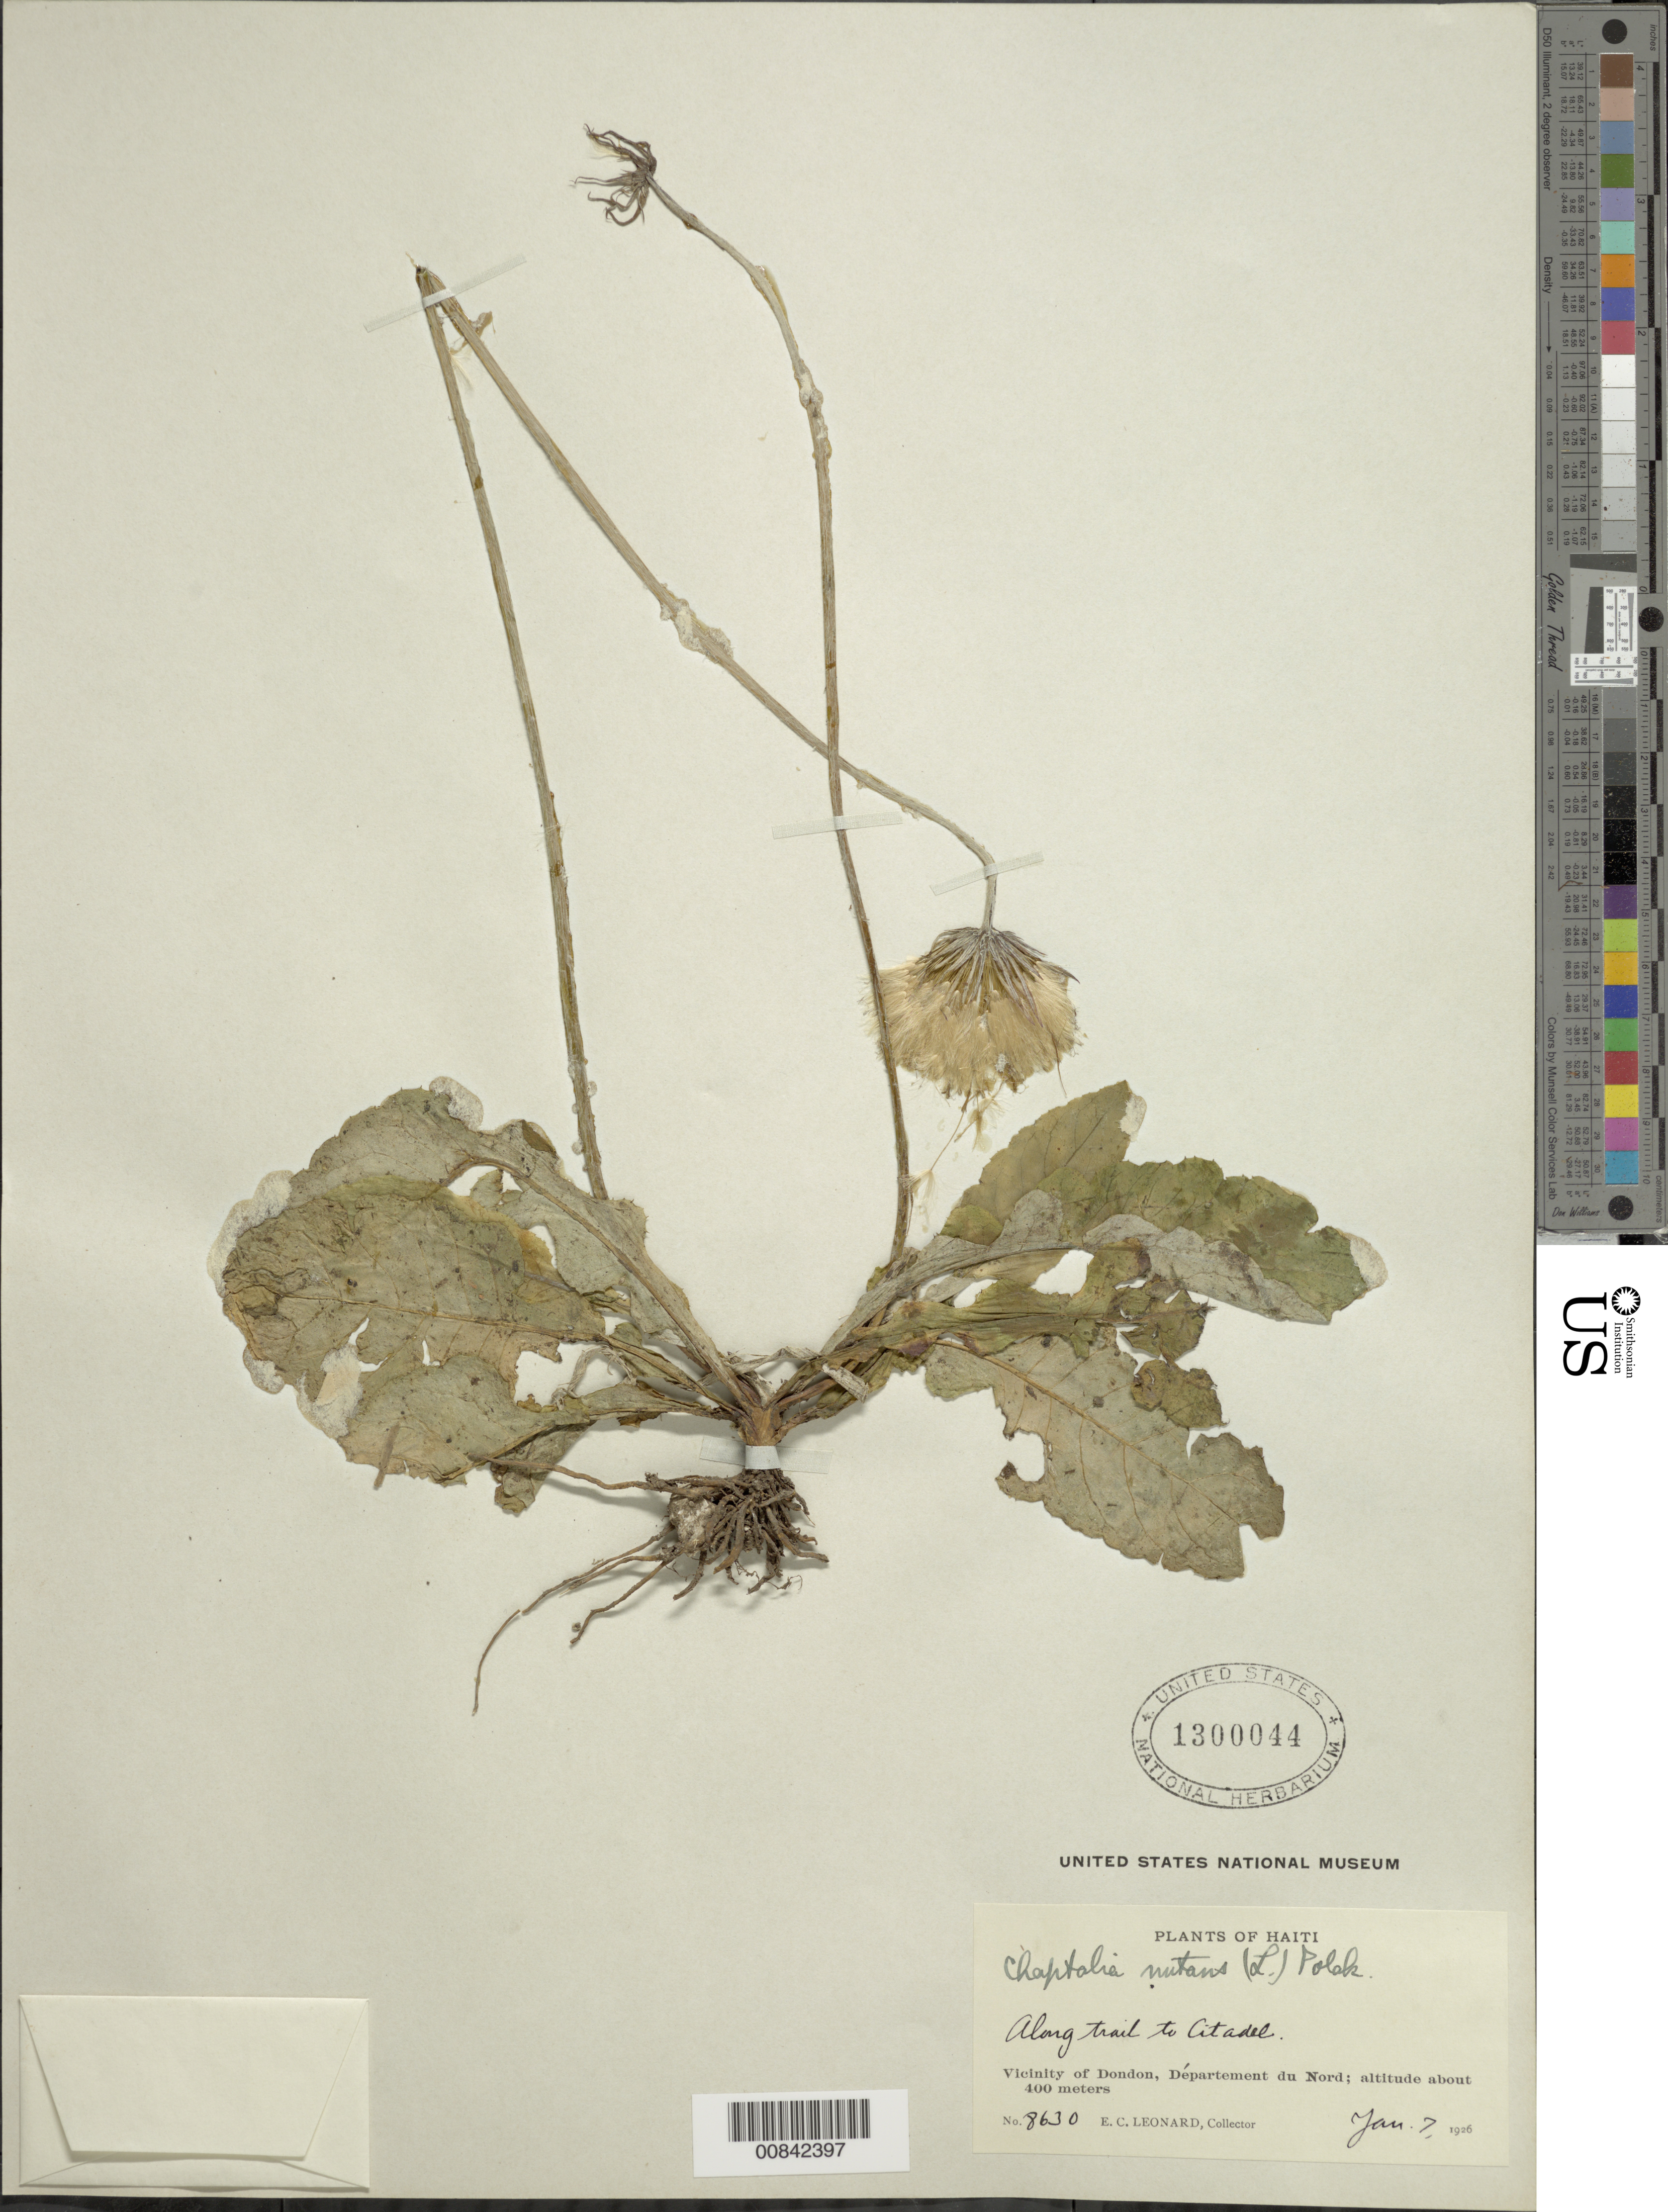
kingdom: Plantae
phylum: Tracheophyta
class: Magnoliopsida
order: Asterales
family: Asteraceae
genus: Chaptalia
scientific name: Chaptalia nutans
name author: (L.) Pol.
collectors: E. C. Leonard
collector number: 8630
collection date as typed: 07 Jan 1926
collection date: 1926-01-07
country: Haiti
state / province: Nord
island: Hispaniola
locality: Vicinity of Dondon, along trail to Citadel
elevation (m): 400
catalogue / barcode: US 1300044